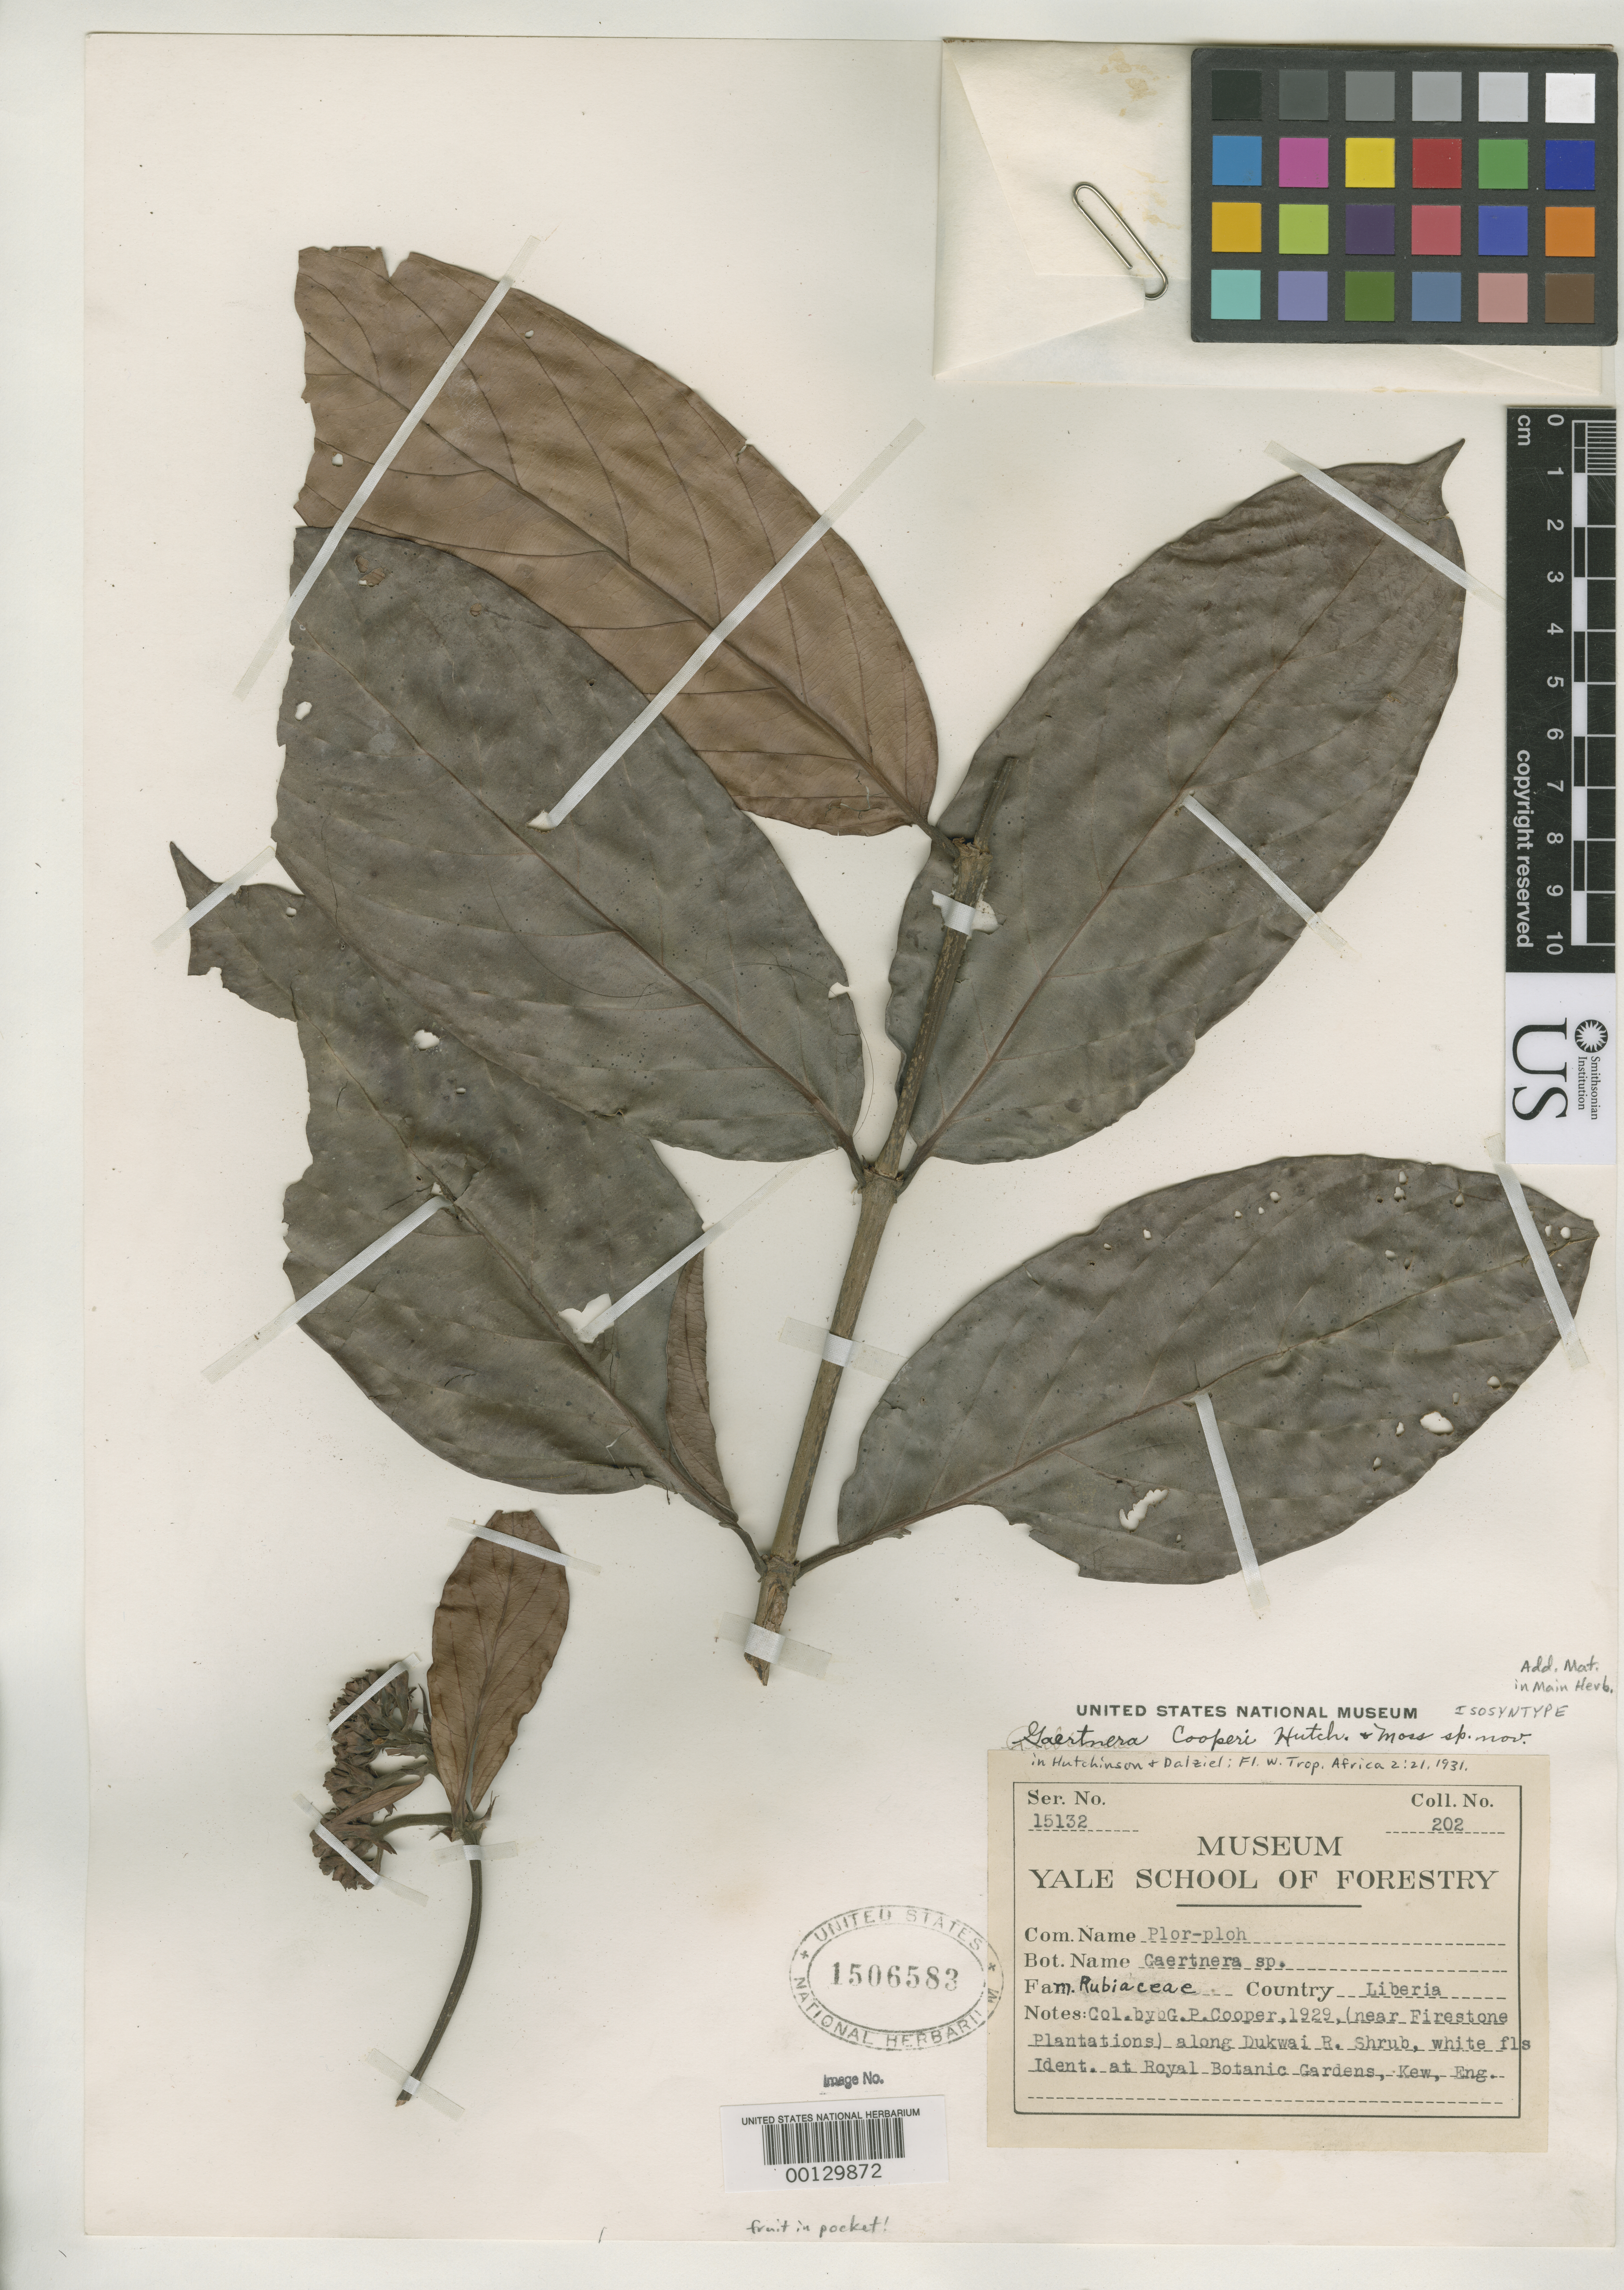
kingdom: Plantae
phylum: Tracheophyta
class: Magnoliopsida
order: Gentianales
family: Rubiaceae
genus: Gaertnera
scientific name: Gaertnera cooperi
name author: Hutch. & Moss in Hutch. & Dalziel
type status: Isosyntype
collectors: G. Cooper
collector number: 202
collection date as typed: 1929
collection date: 1929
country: Liberia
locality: Along Dukwai River, near Firestone Plantation.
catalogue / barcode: US 1506583